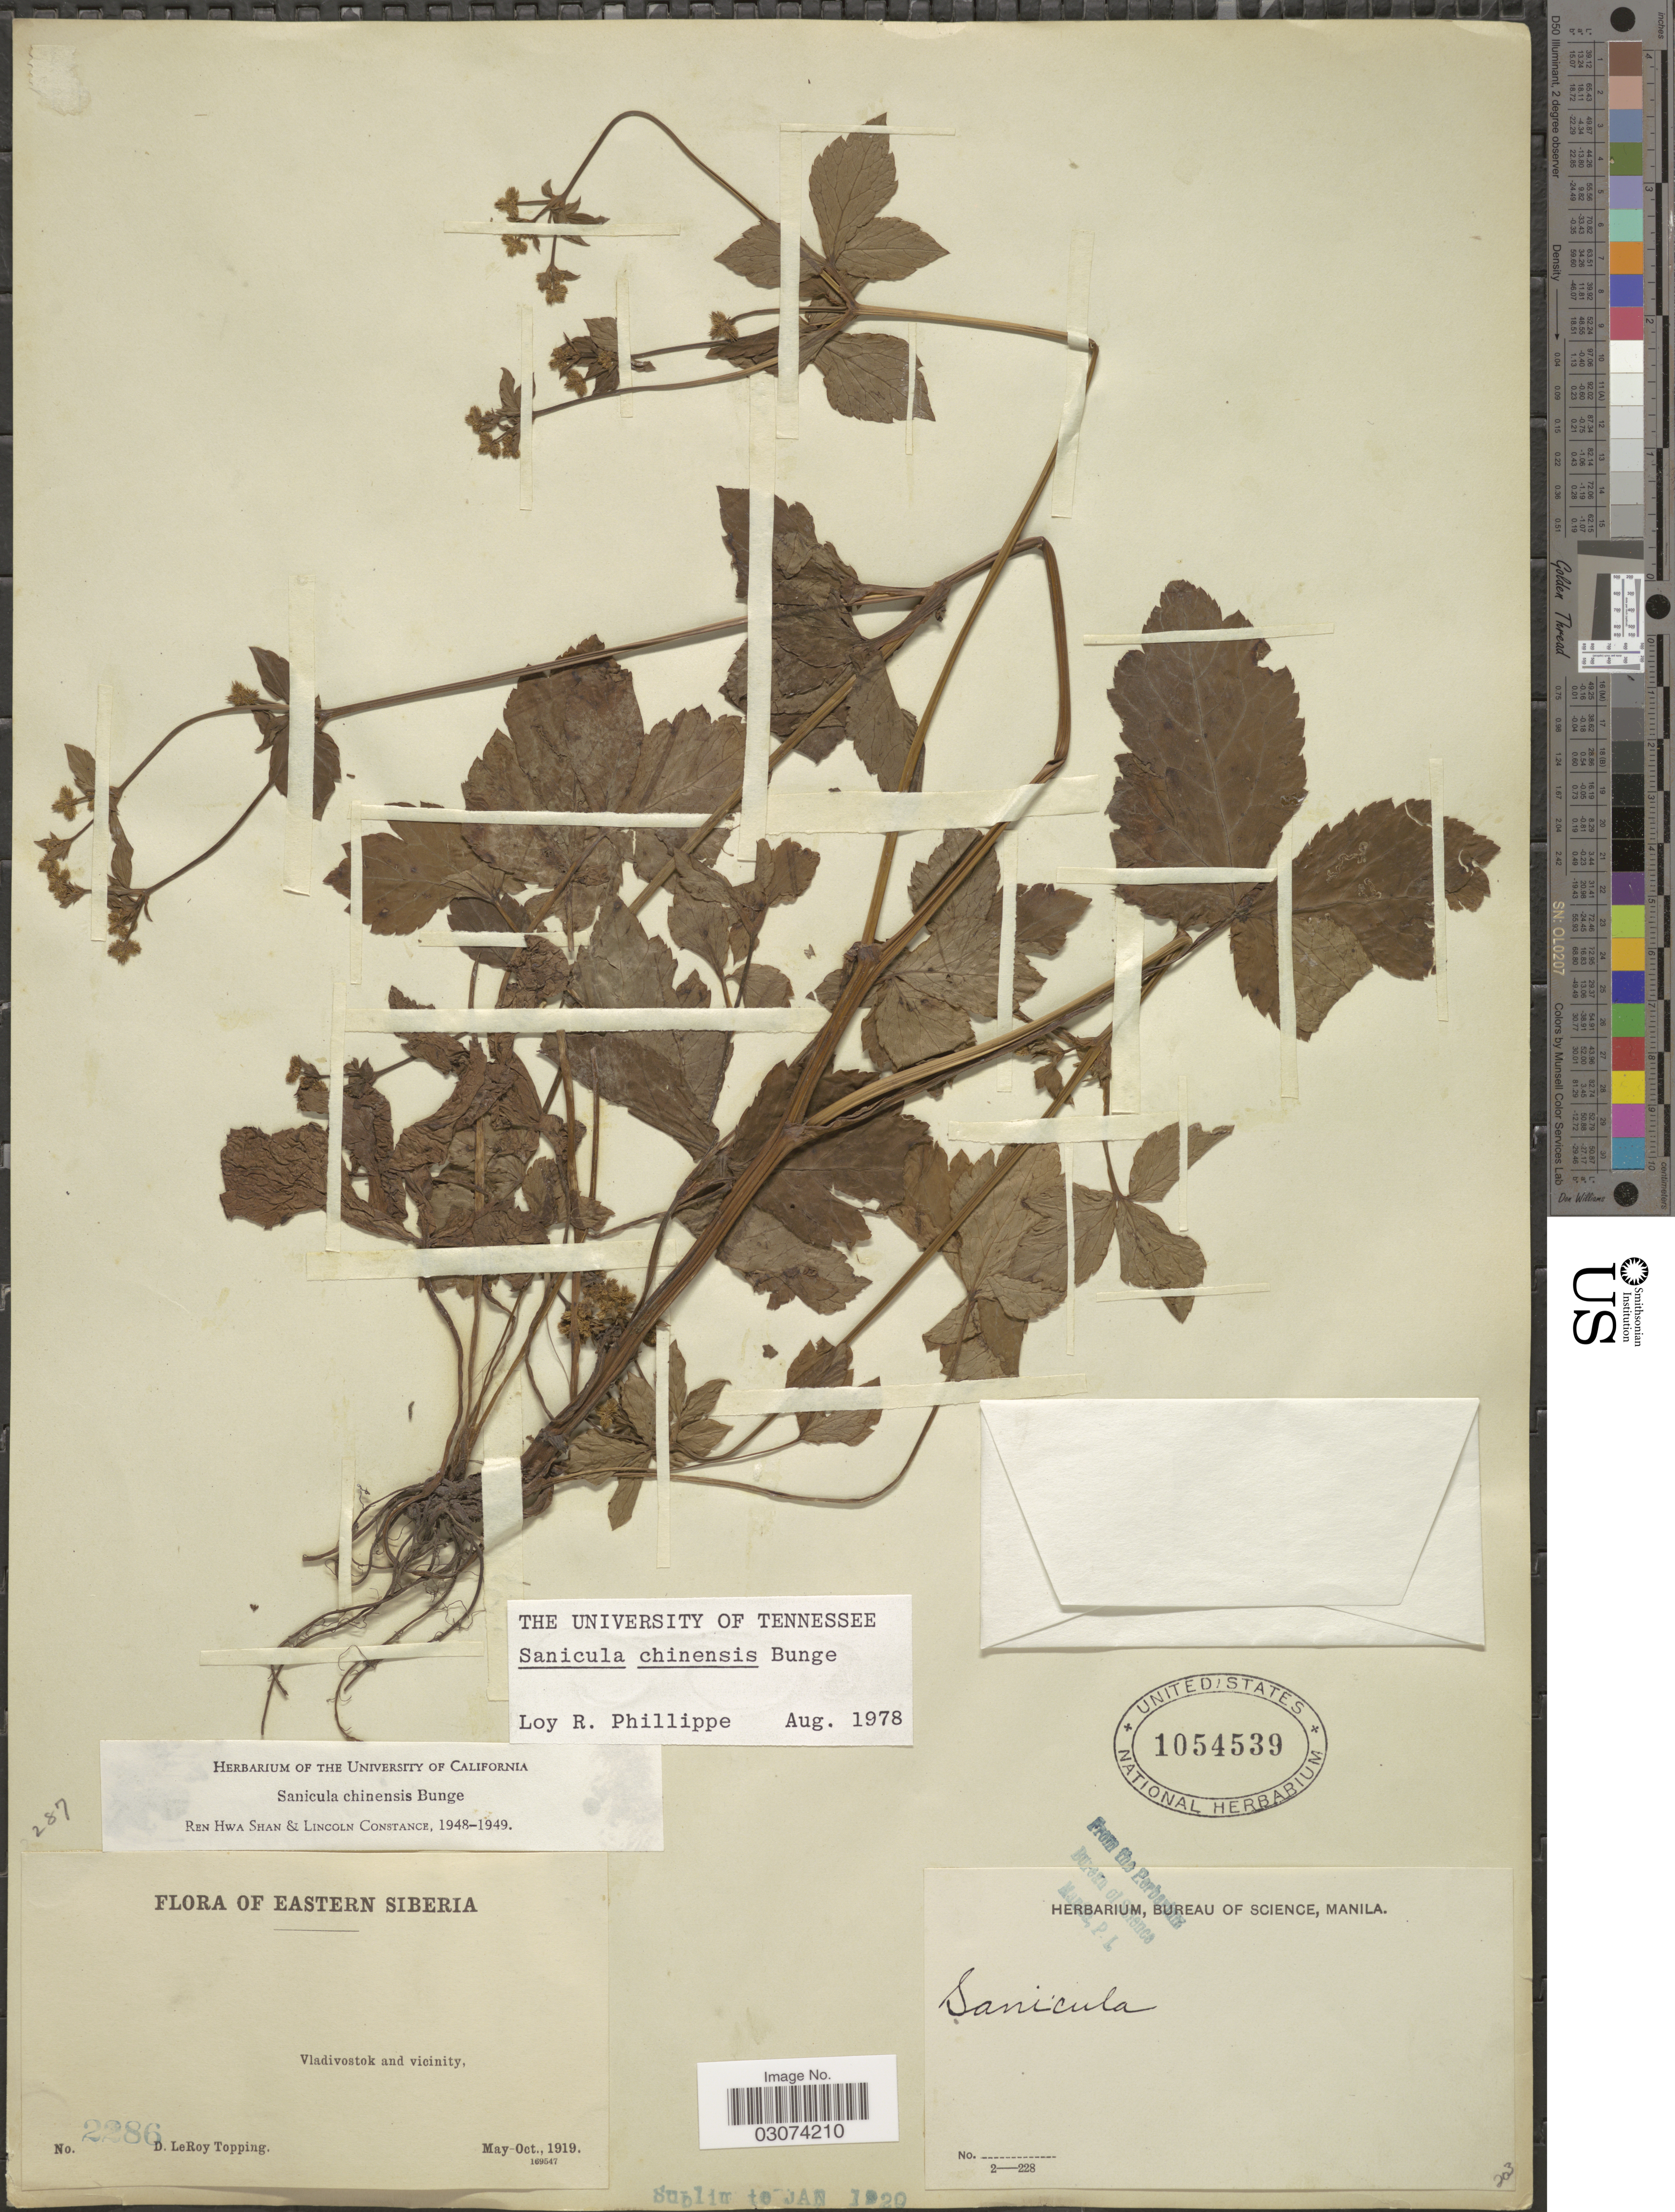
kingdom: Plantae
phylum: Tracheophyta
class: Magnoliopsida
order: Apiales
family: Apiaceae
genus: Sanicula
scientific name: Sanicula chinensis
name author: Bunge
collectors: D. L. Topping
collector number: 2286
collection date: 1919-05/1919-10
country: Russian Federation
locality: Eastern Siberia. Vladivostok and vicinity.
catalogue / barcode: US 1054539